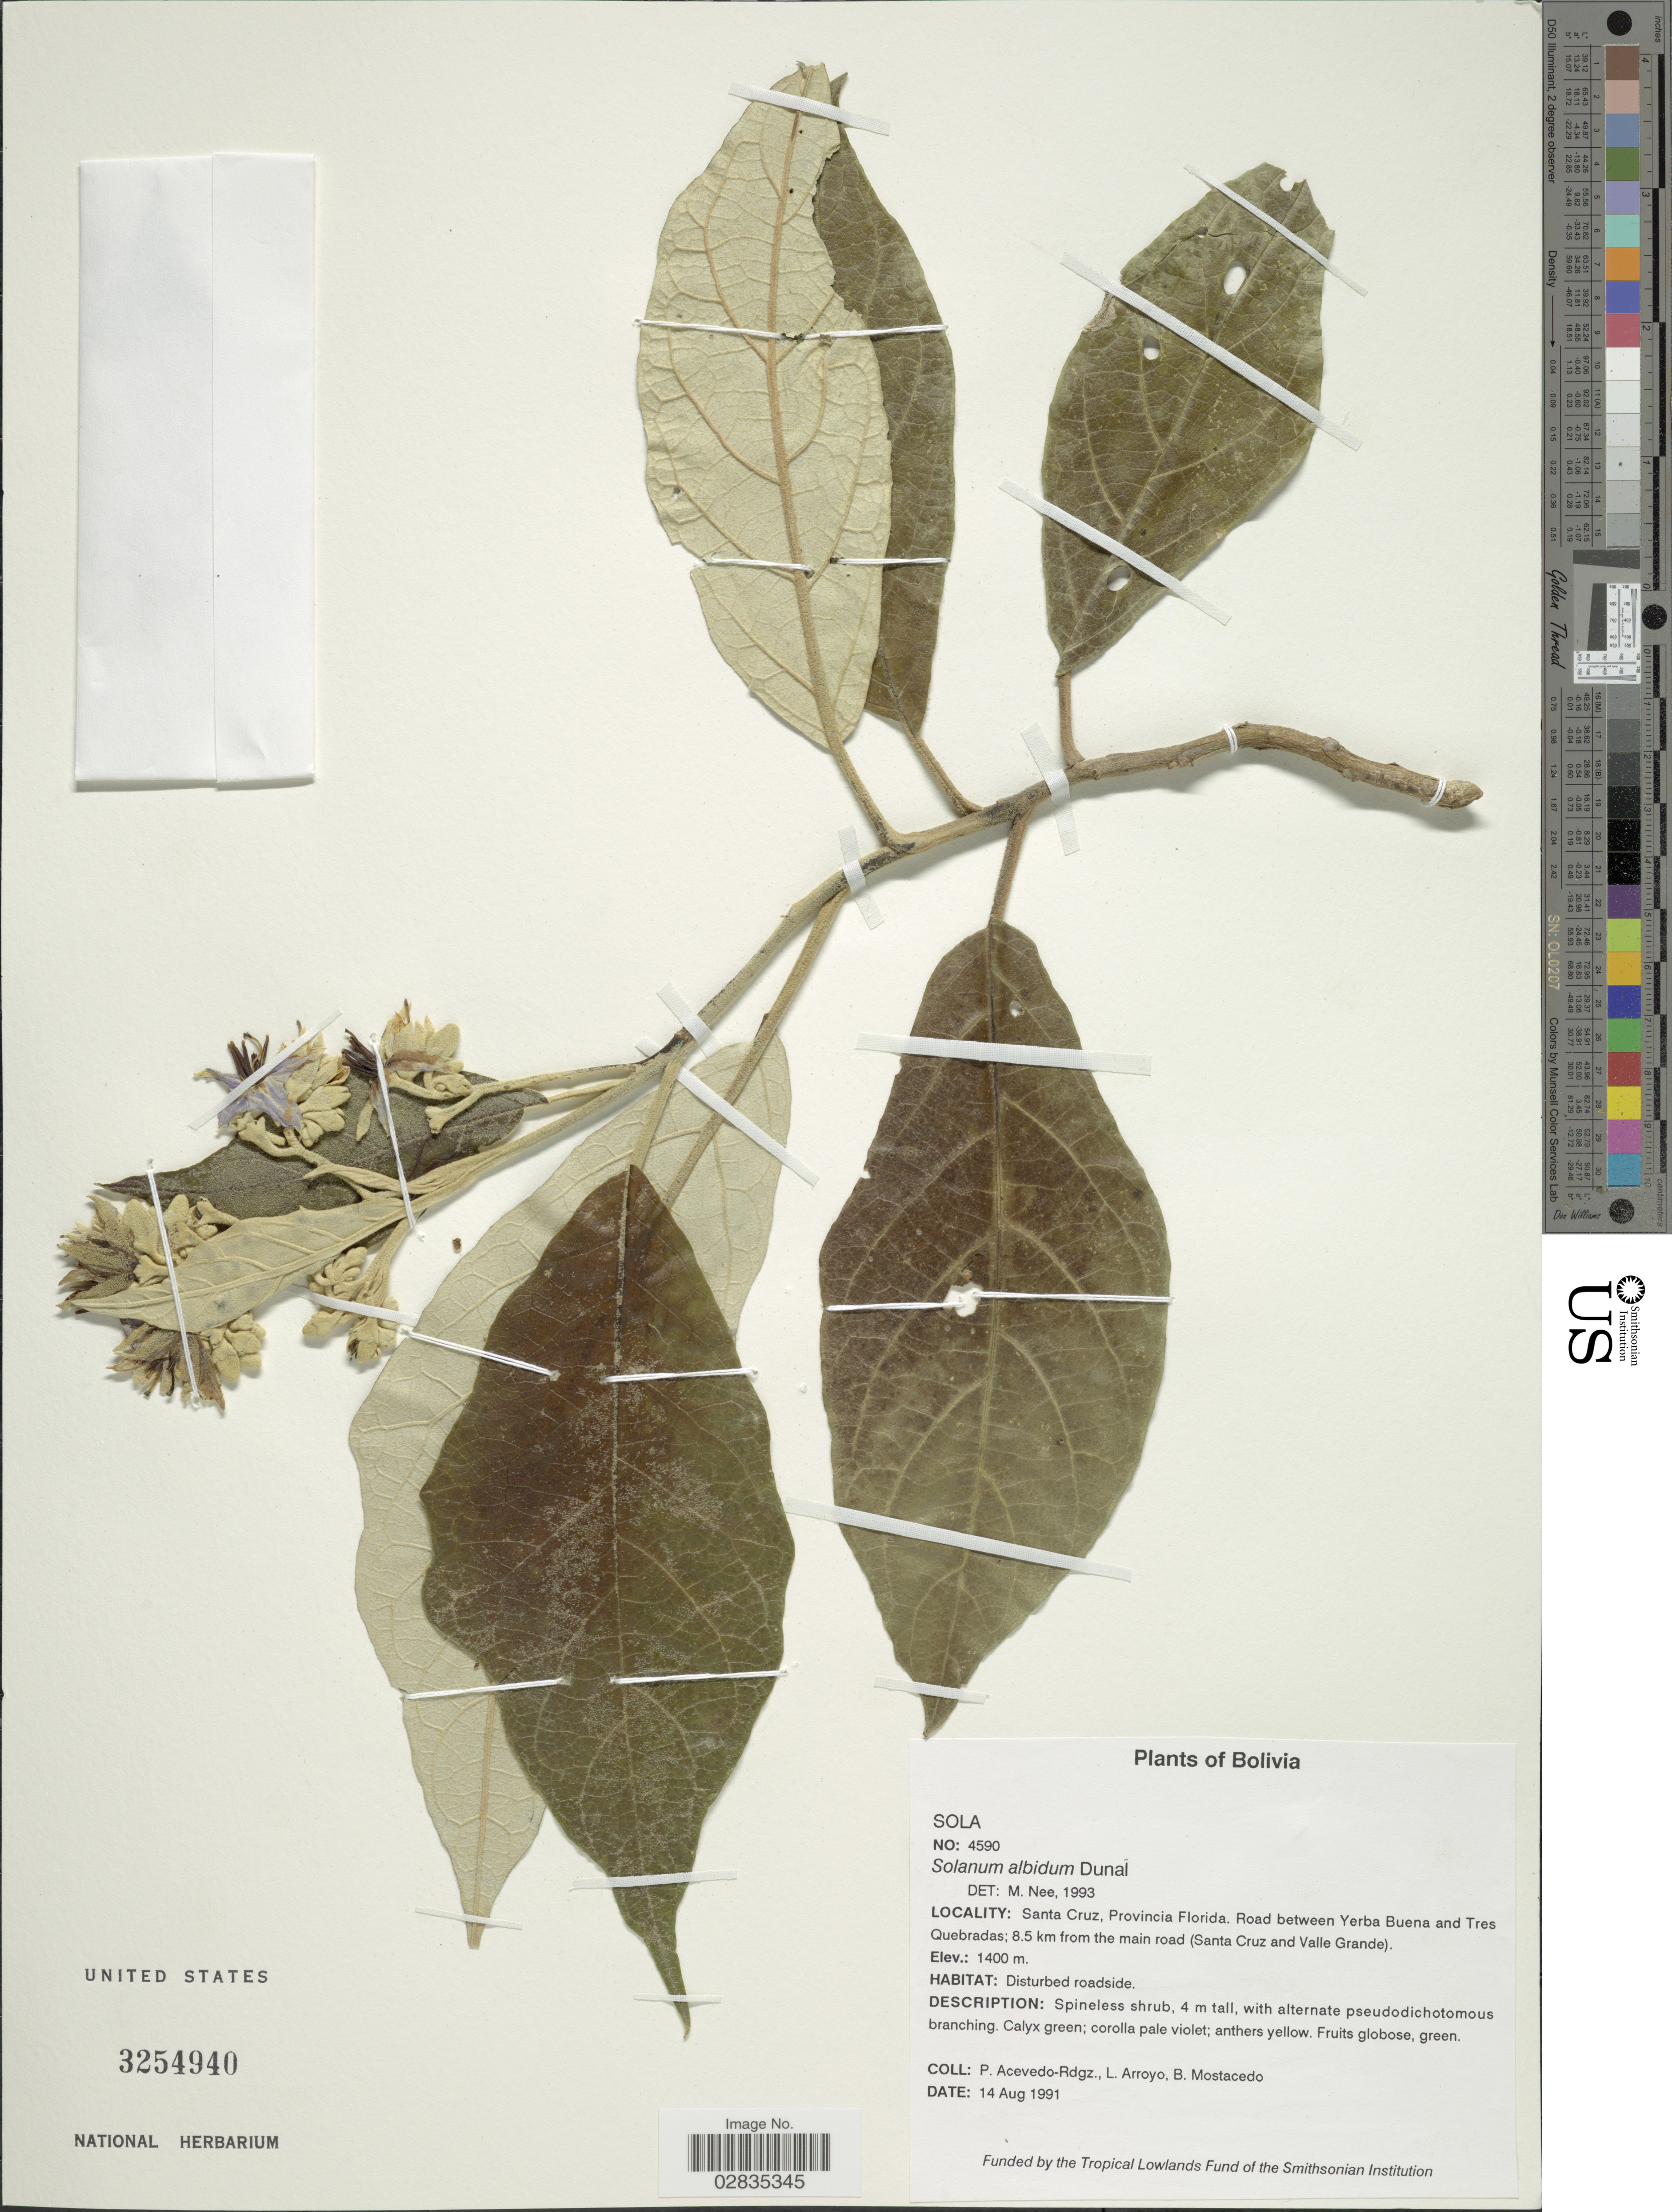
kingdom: Plantae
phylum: Tracheophyta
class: Magnoliopsida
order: Solanales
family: Solanaceae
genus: Solanum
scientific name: Solanum albidum var. albidum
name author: Dunal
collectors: P. Acevedo-Rodr., L. Arroyo & B. Mostacedo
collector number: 4590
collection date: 1991-08-14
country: Bolivia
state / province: Santa Cruz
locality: Santa Cruz, Provincia Florida. Road between Yerba Buena and Tres Quebradas; 8.5 km from the main road (Santa Cruz and valle Grande).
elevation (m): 1400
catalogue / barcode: US 3254940